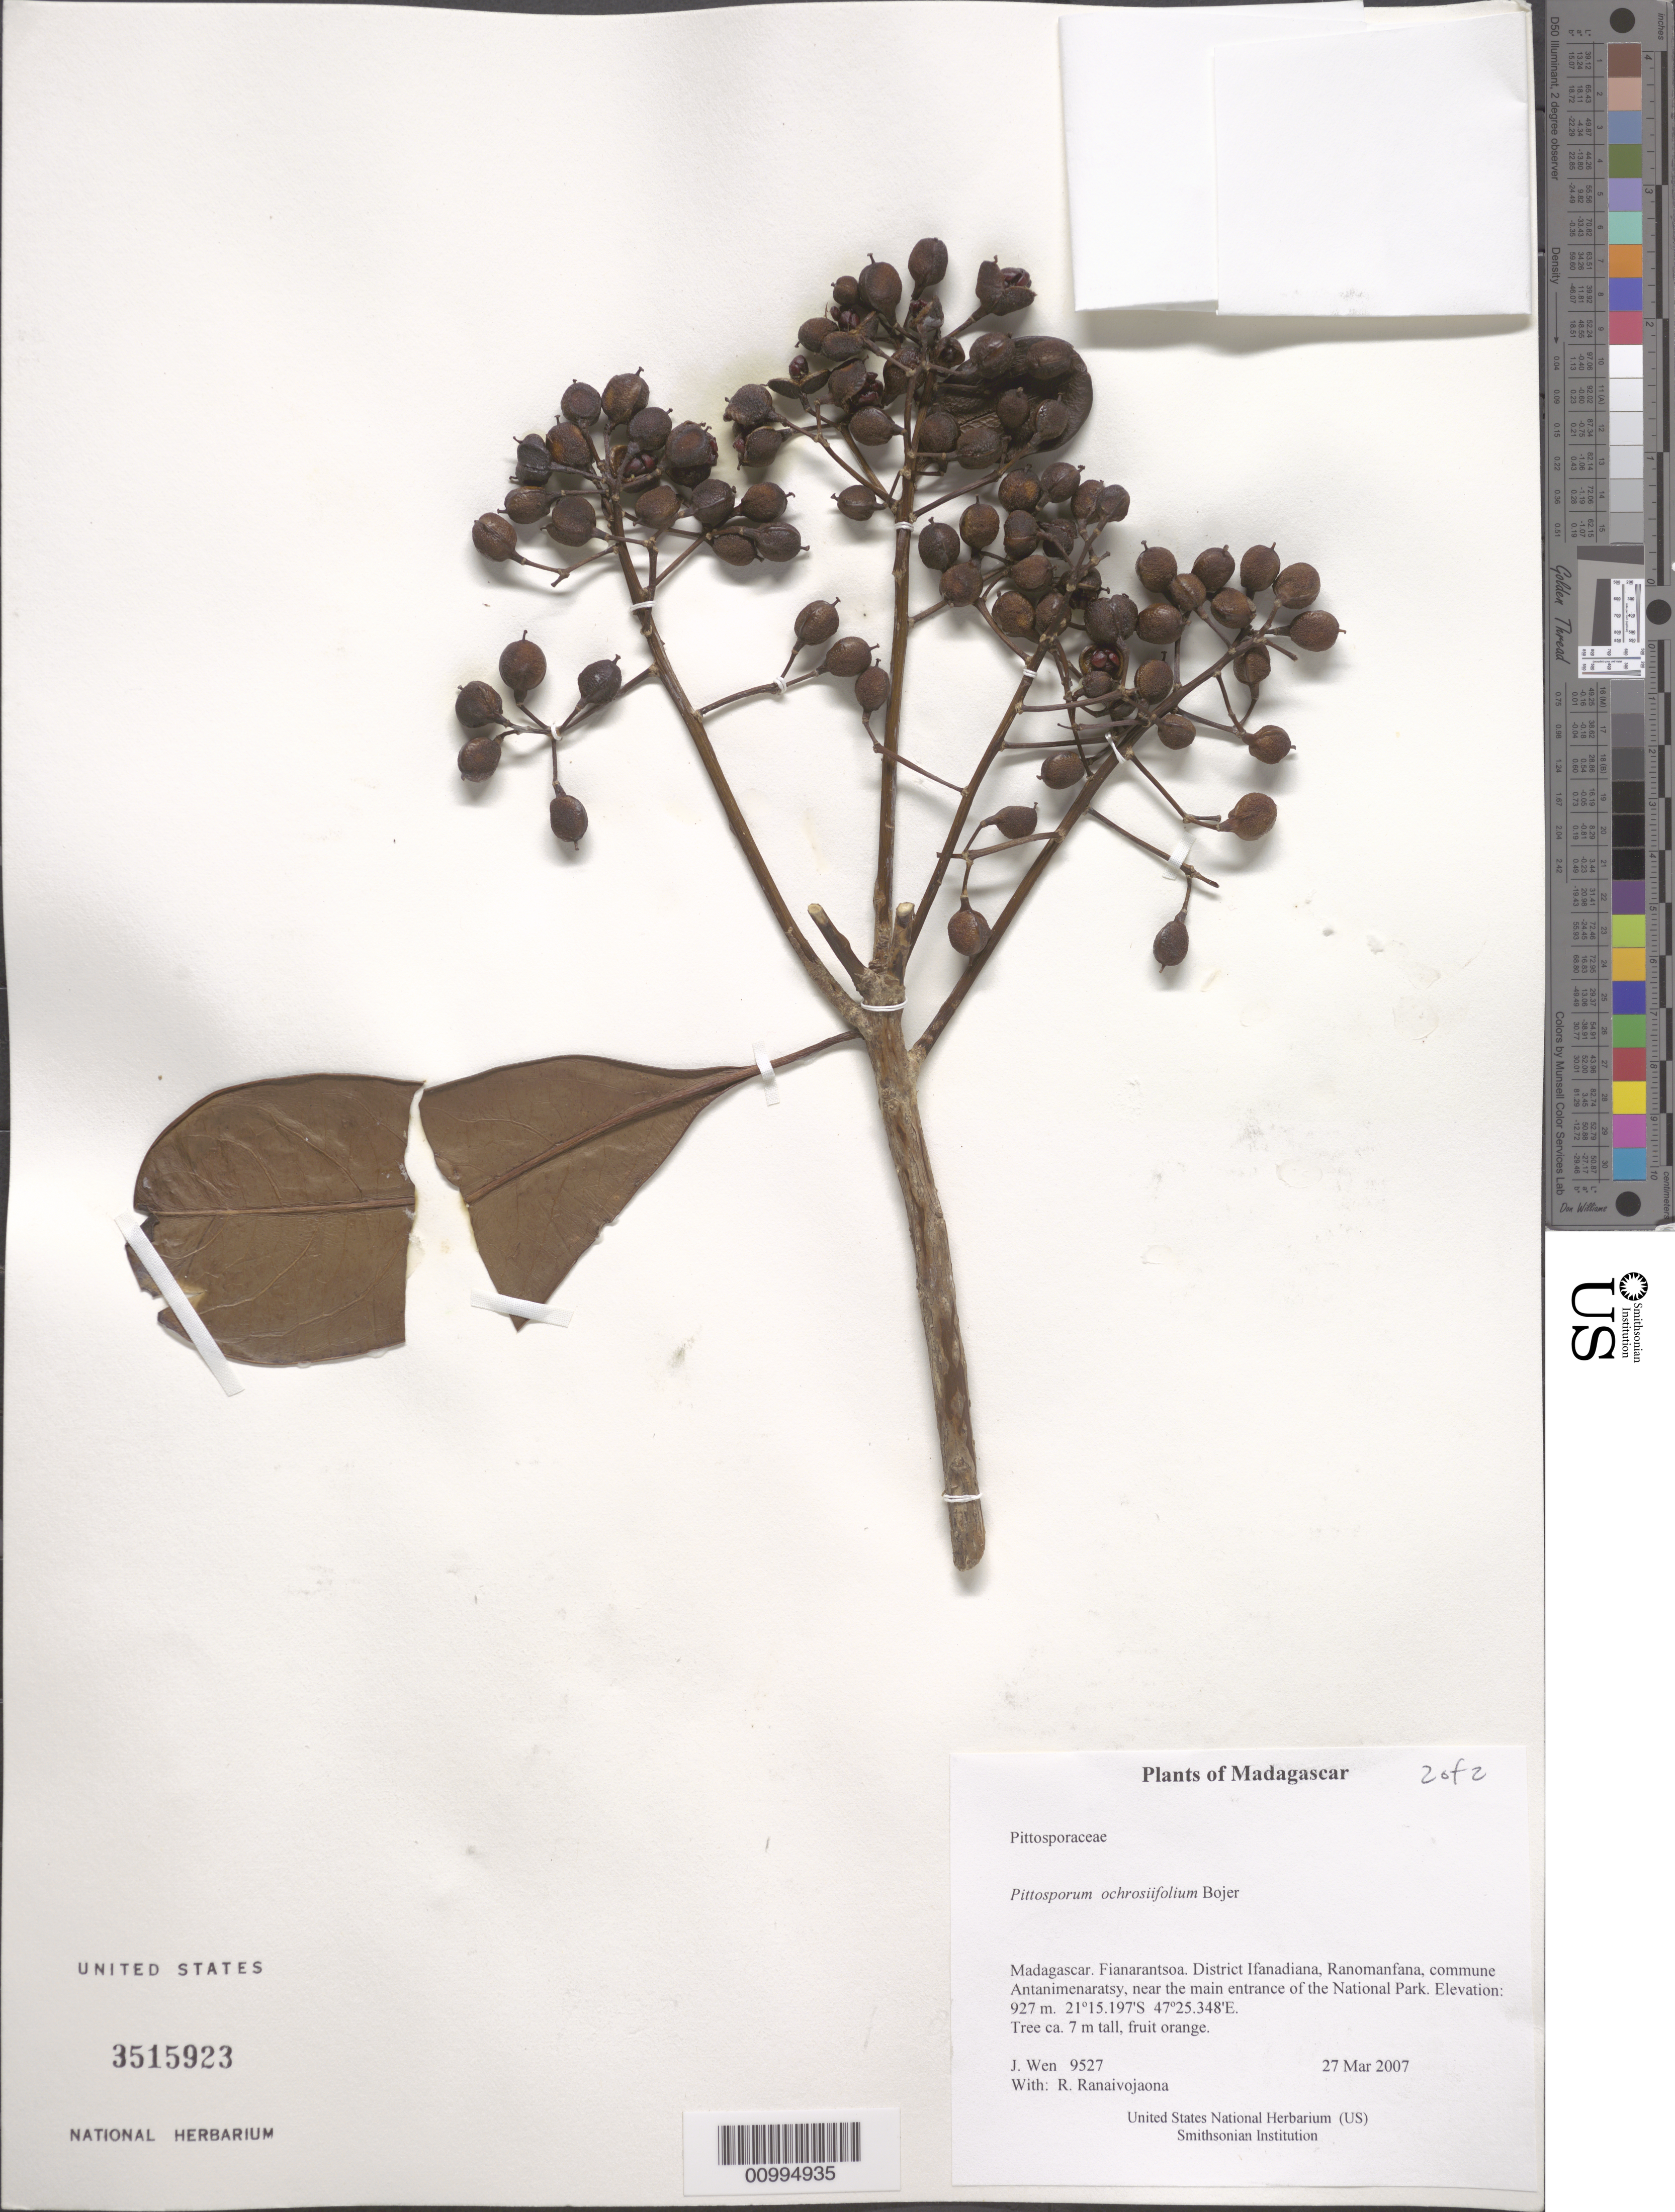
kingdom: Plantae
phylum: Tracheophyta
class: Magnoliopsida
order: Apiales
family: Pittosporaceae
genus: Pittosporum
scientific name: Pittosporum ochrosiifolium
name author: Bojer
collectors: J. Wen & R. Ranaivojaona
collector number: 9527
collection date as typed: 27 Mar 2007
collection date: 2007-03-27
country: Madagascar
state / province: Vatovavy Fitovinany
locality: District Ifanadiana, Ranomanfana, commune Antanimenaratsy, near the main entrance of the National Park.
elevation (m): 927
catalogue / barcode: US 3515923